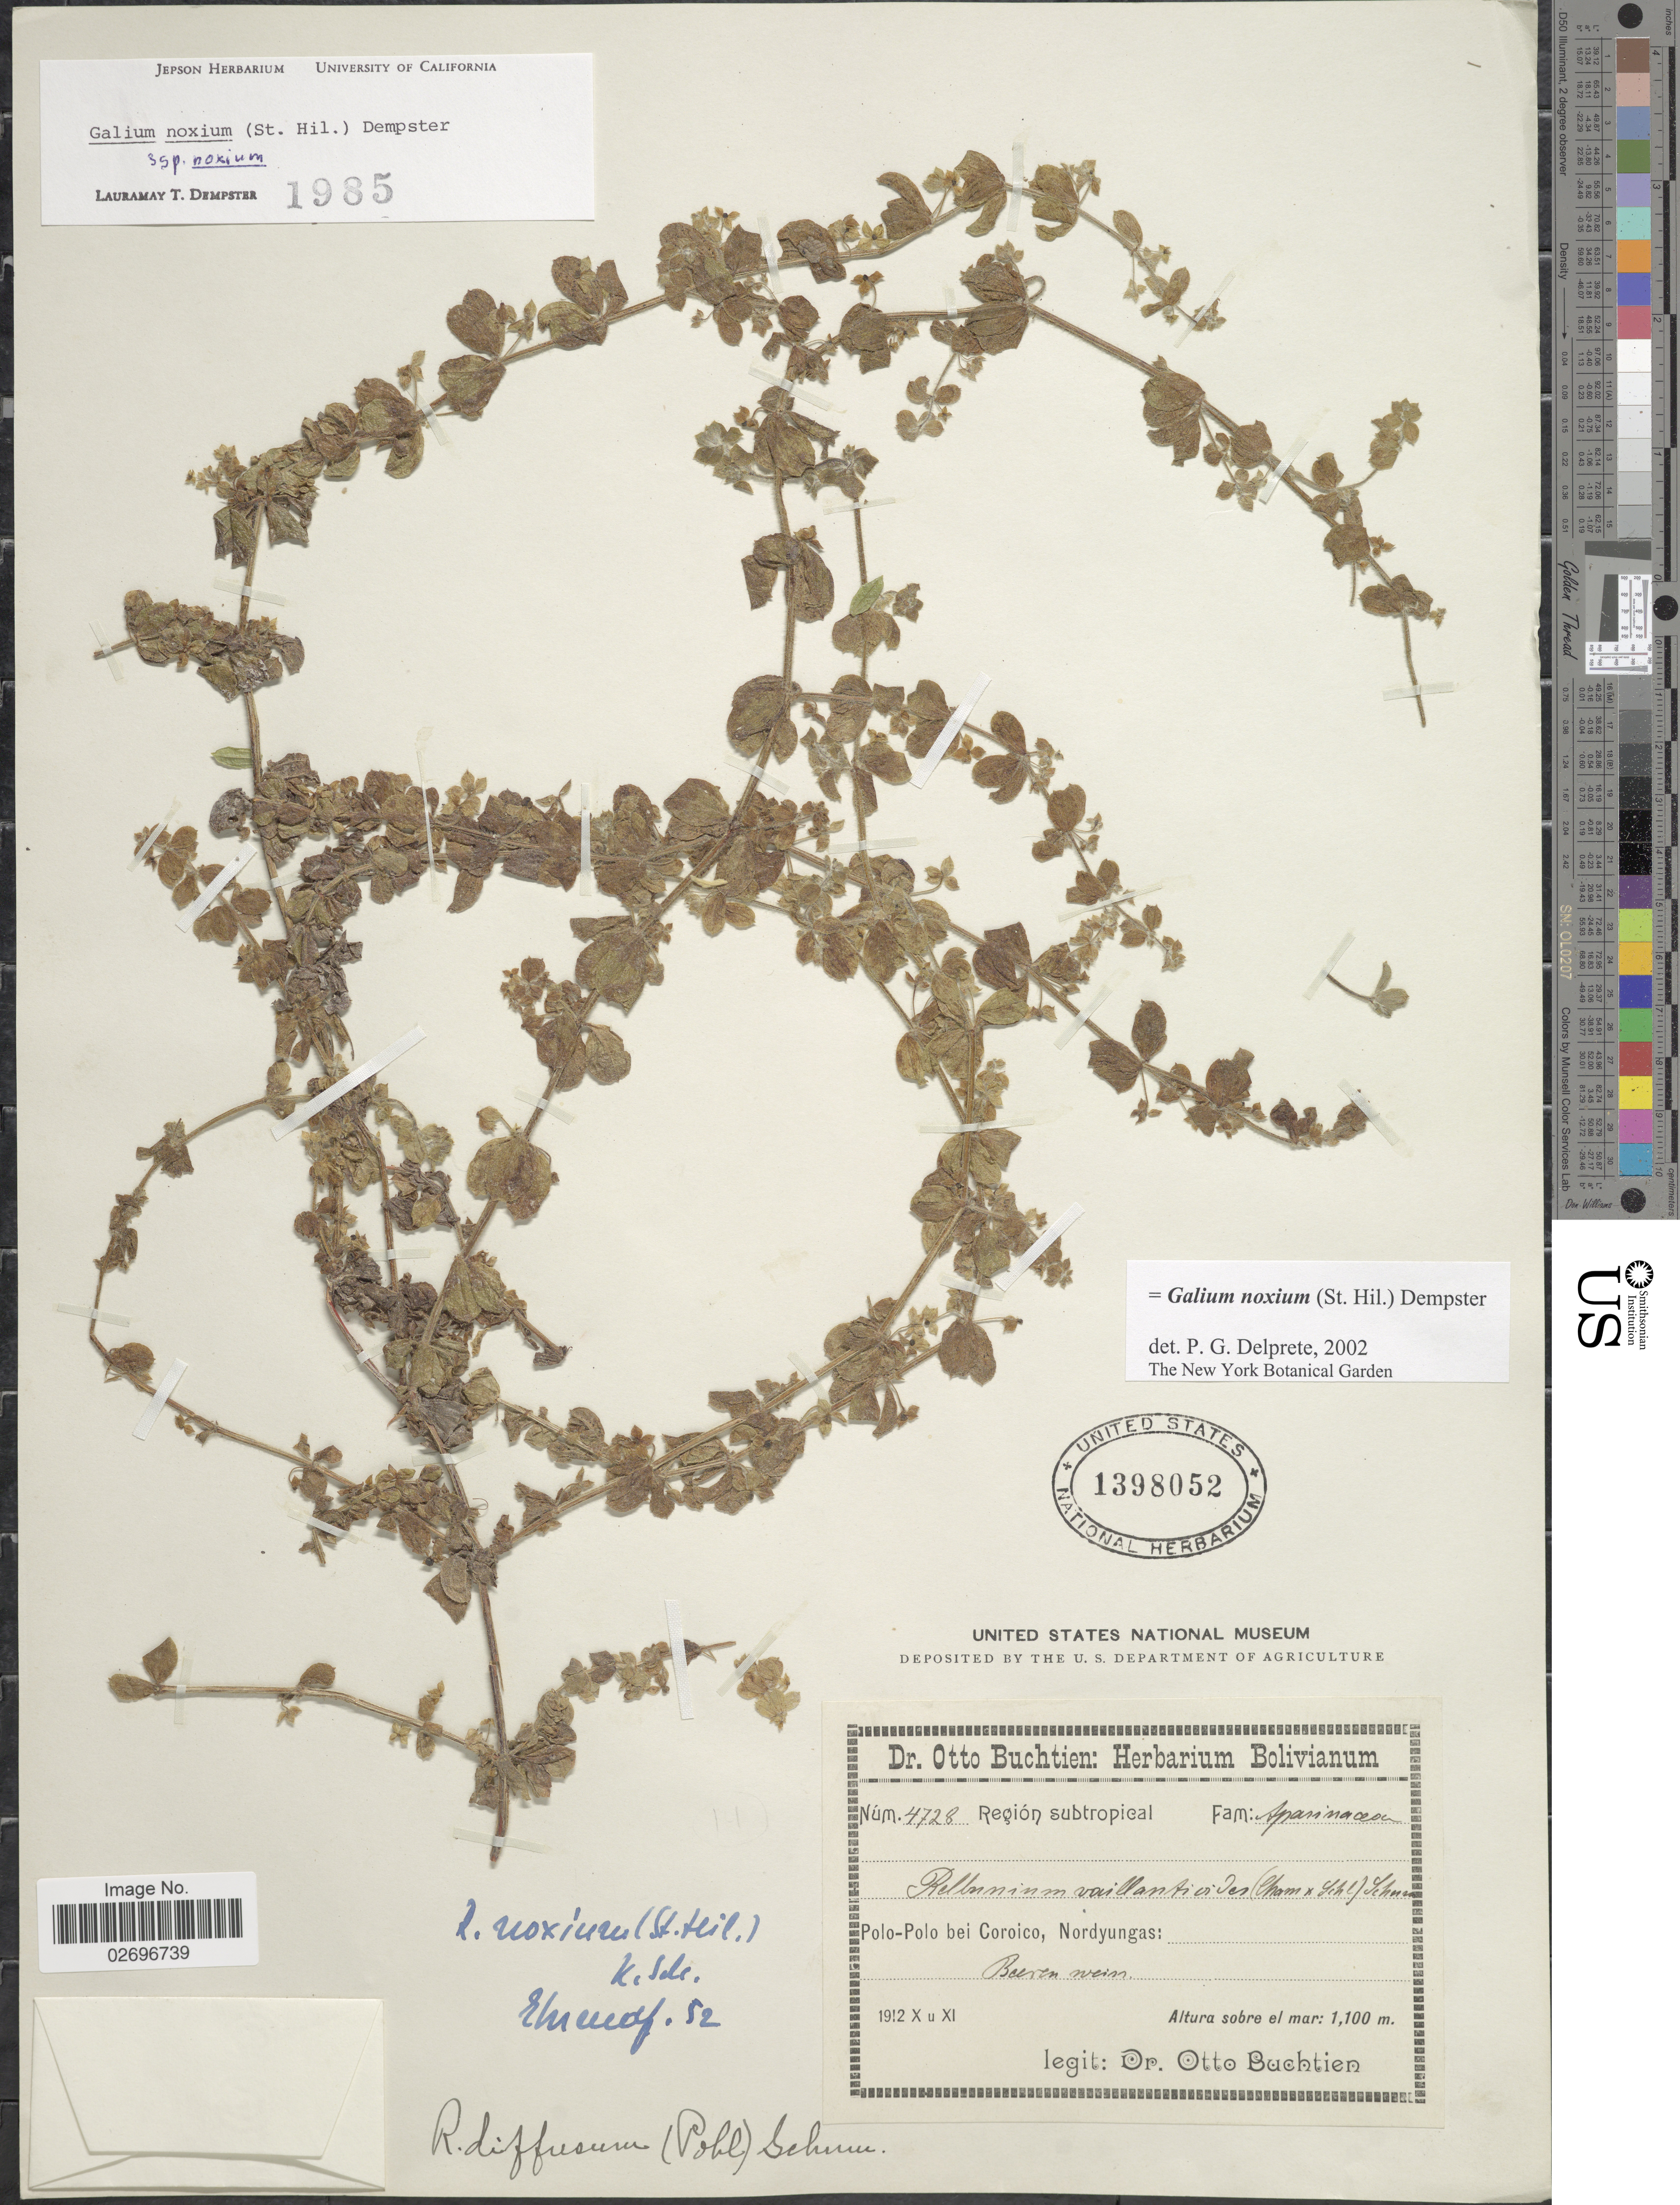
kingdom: Plantae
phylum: Tracheophyta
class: Magnoliopsida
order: Gentianales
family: Rubiaceae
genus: Galium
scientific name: Galium noxium subsp. noxium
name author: (A. St.-Hil.) Dempster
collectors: O. Buchtien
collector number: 4728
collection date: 1912-10/1912-11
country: Bolivia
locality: Región subtropical, Polo-Polo bei Coroico, Nordyungas.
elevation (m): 1100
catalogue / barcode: US 1398052